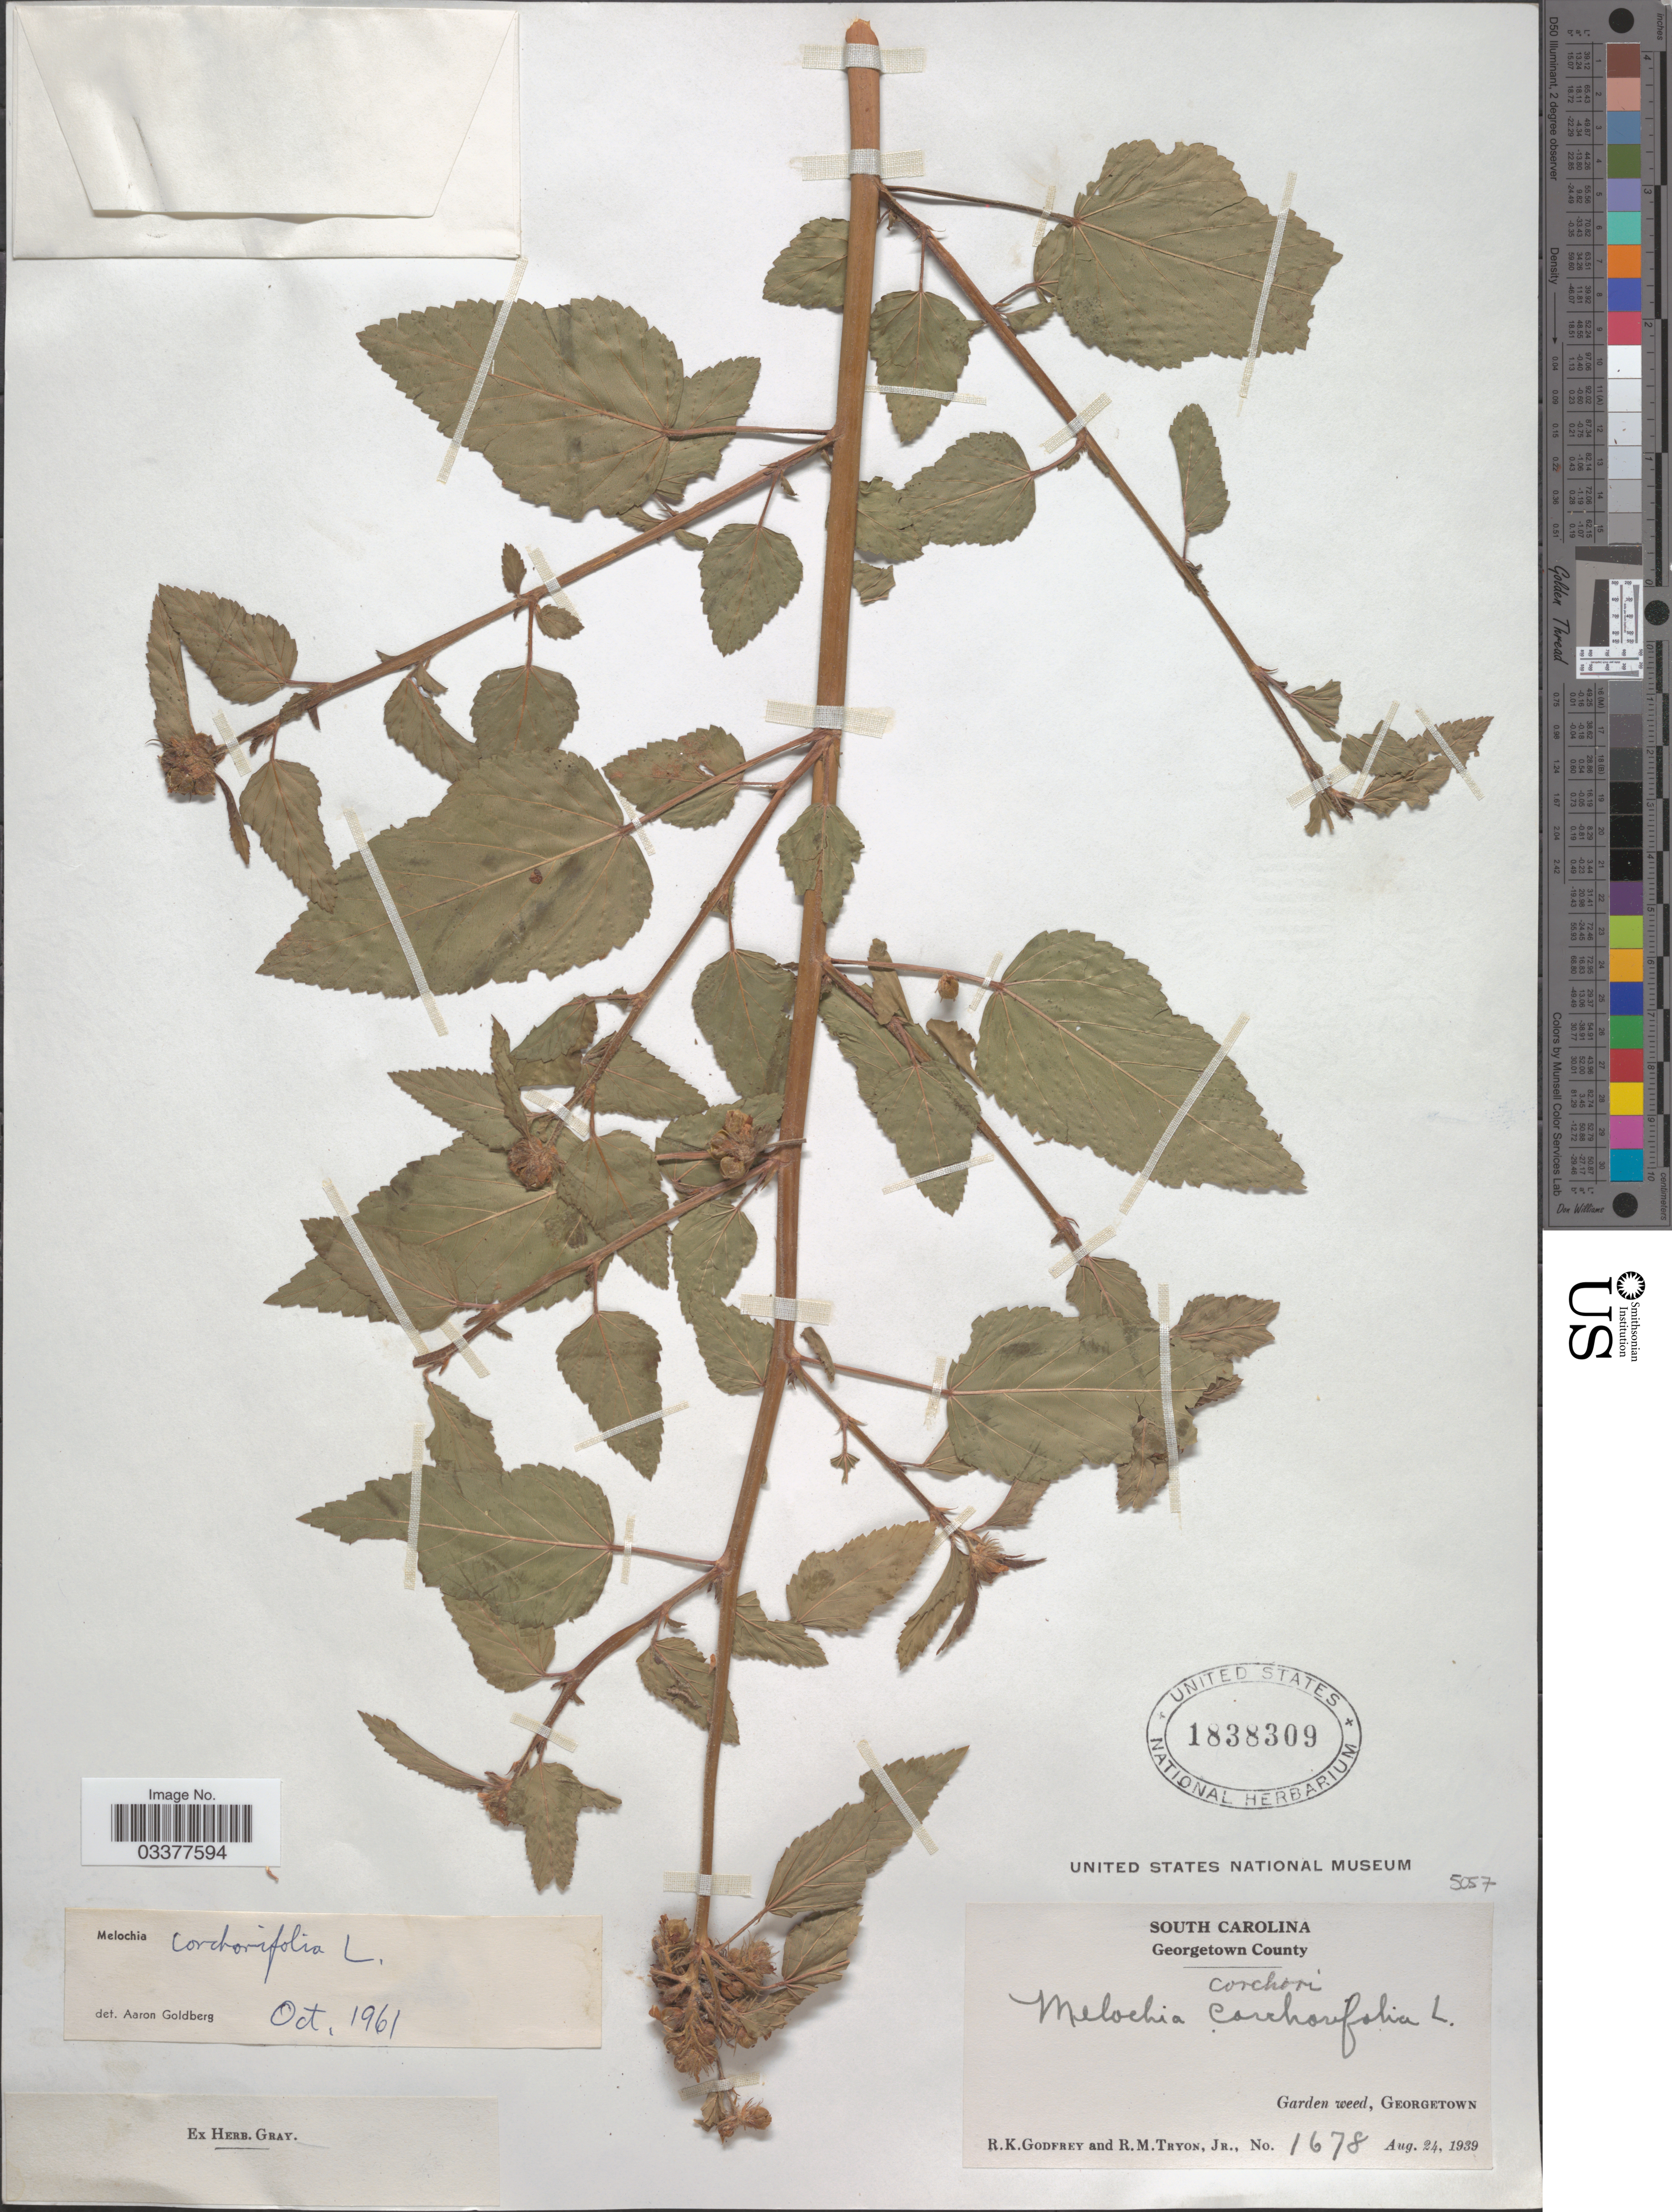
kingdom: Plantae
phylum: Tracheophyta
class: Magnoliopsida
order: Malvales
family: Malvaceae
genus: Melochia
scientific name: Melochia corchorifolia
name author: L.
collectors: R. K. Godfrey & R. Tryon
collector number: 1678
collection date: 1939-08-24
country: United States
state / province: South Carolina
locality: Georgetown County. Garden weed, Georgetown.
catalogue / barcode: US 1838309